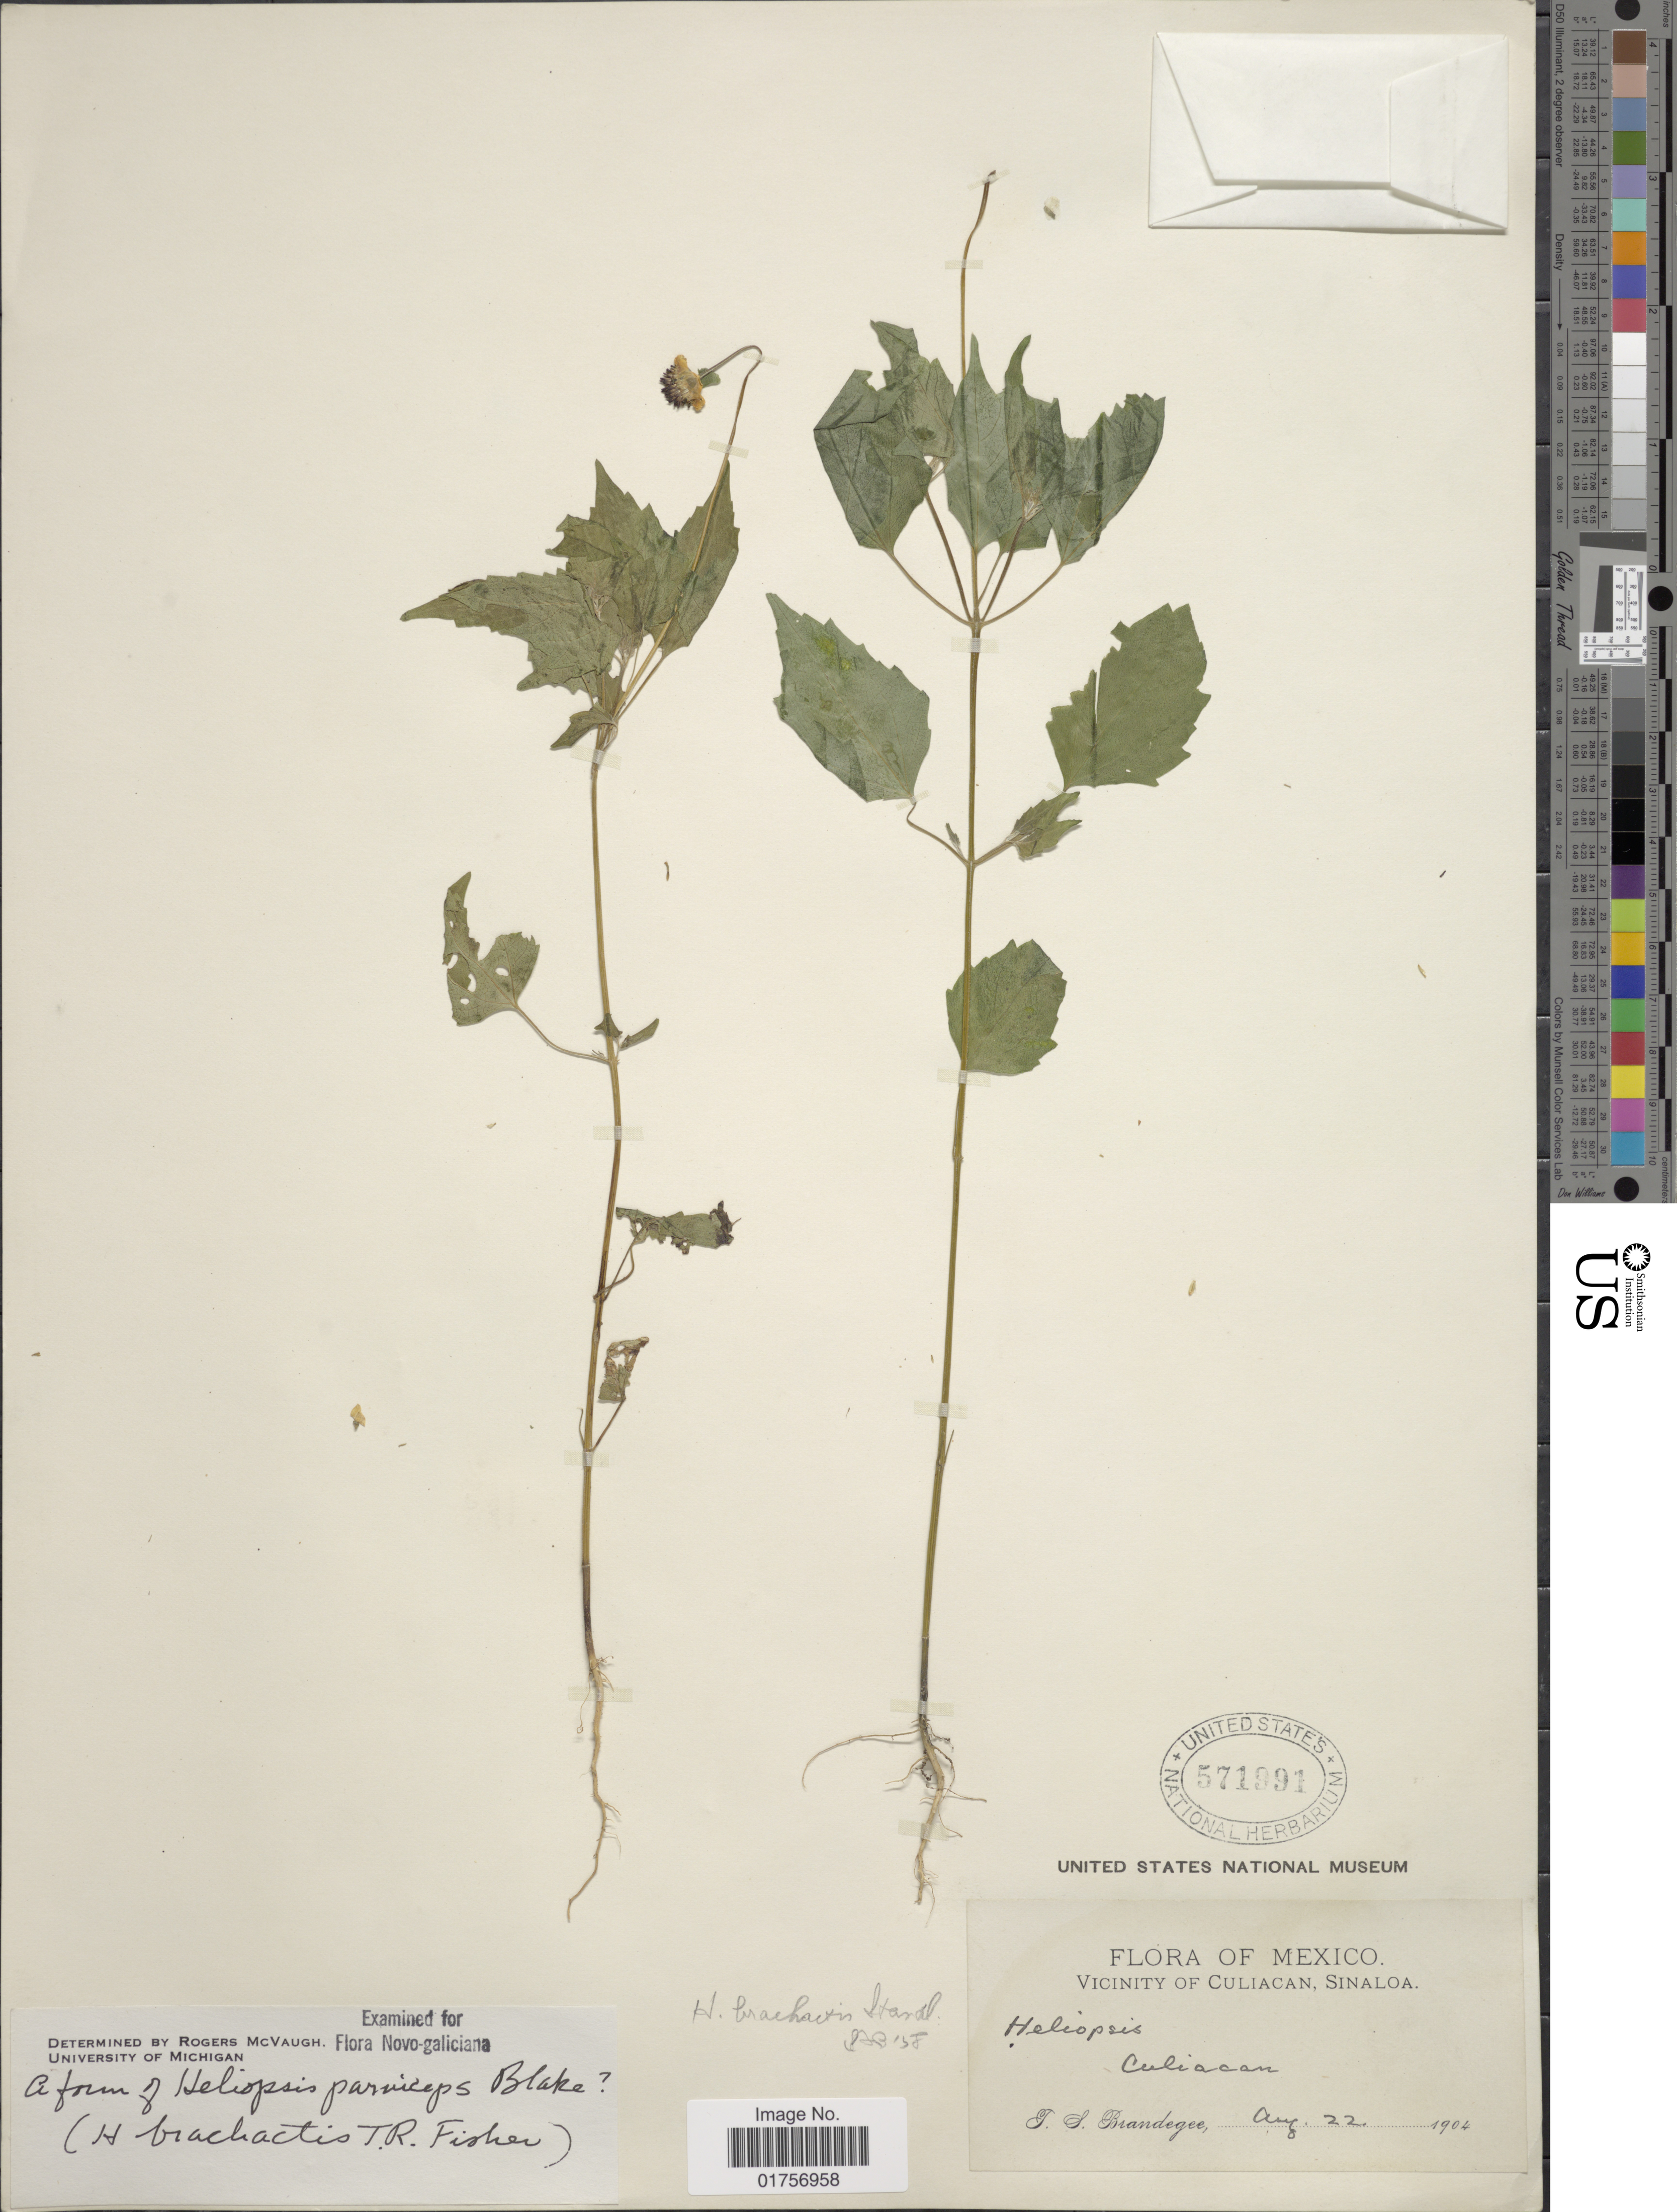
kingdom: Plantae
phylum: Tracheophyta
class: Magnoliopsida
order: Asterales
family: Asteraceae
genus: Heliopsis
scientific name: Heliopsis brachactis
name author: Standl. ex T.R. Fisher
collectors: T. S. Brandegee (herbarium)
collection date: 1904-08-22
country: Mexico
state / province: Sinaloa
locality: Vicinity of Culiacan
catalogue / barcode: US 571991